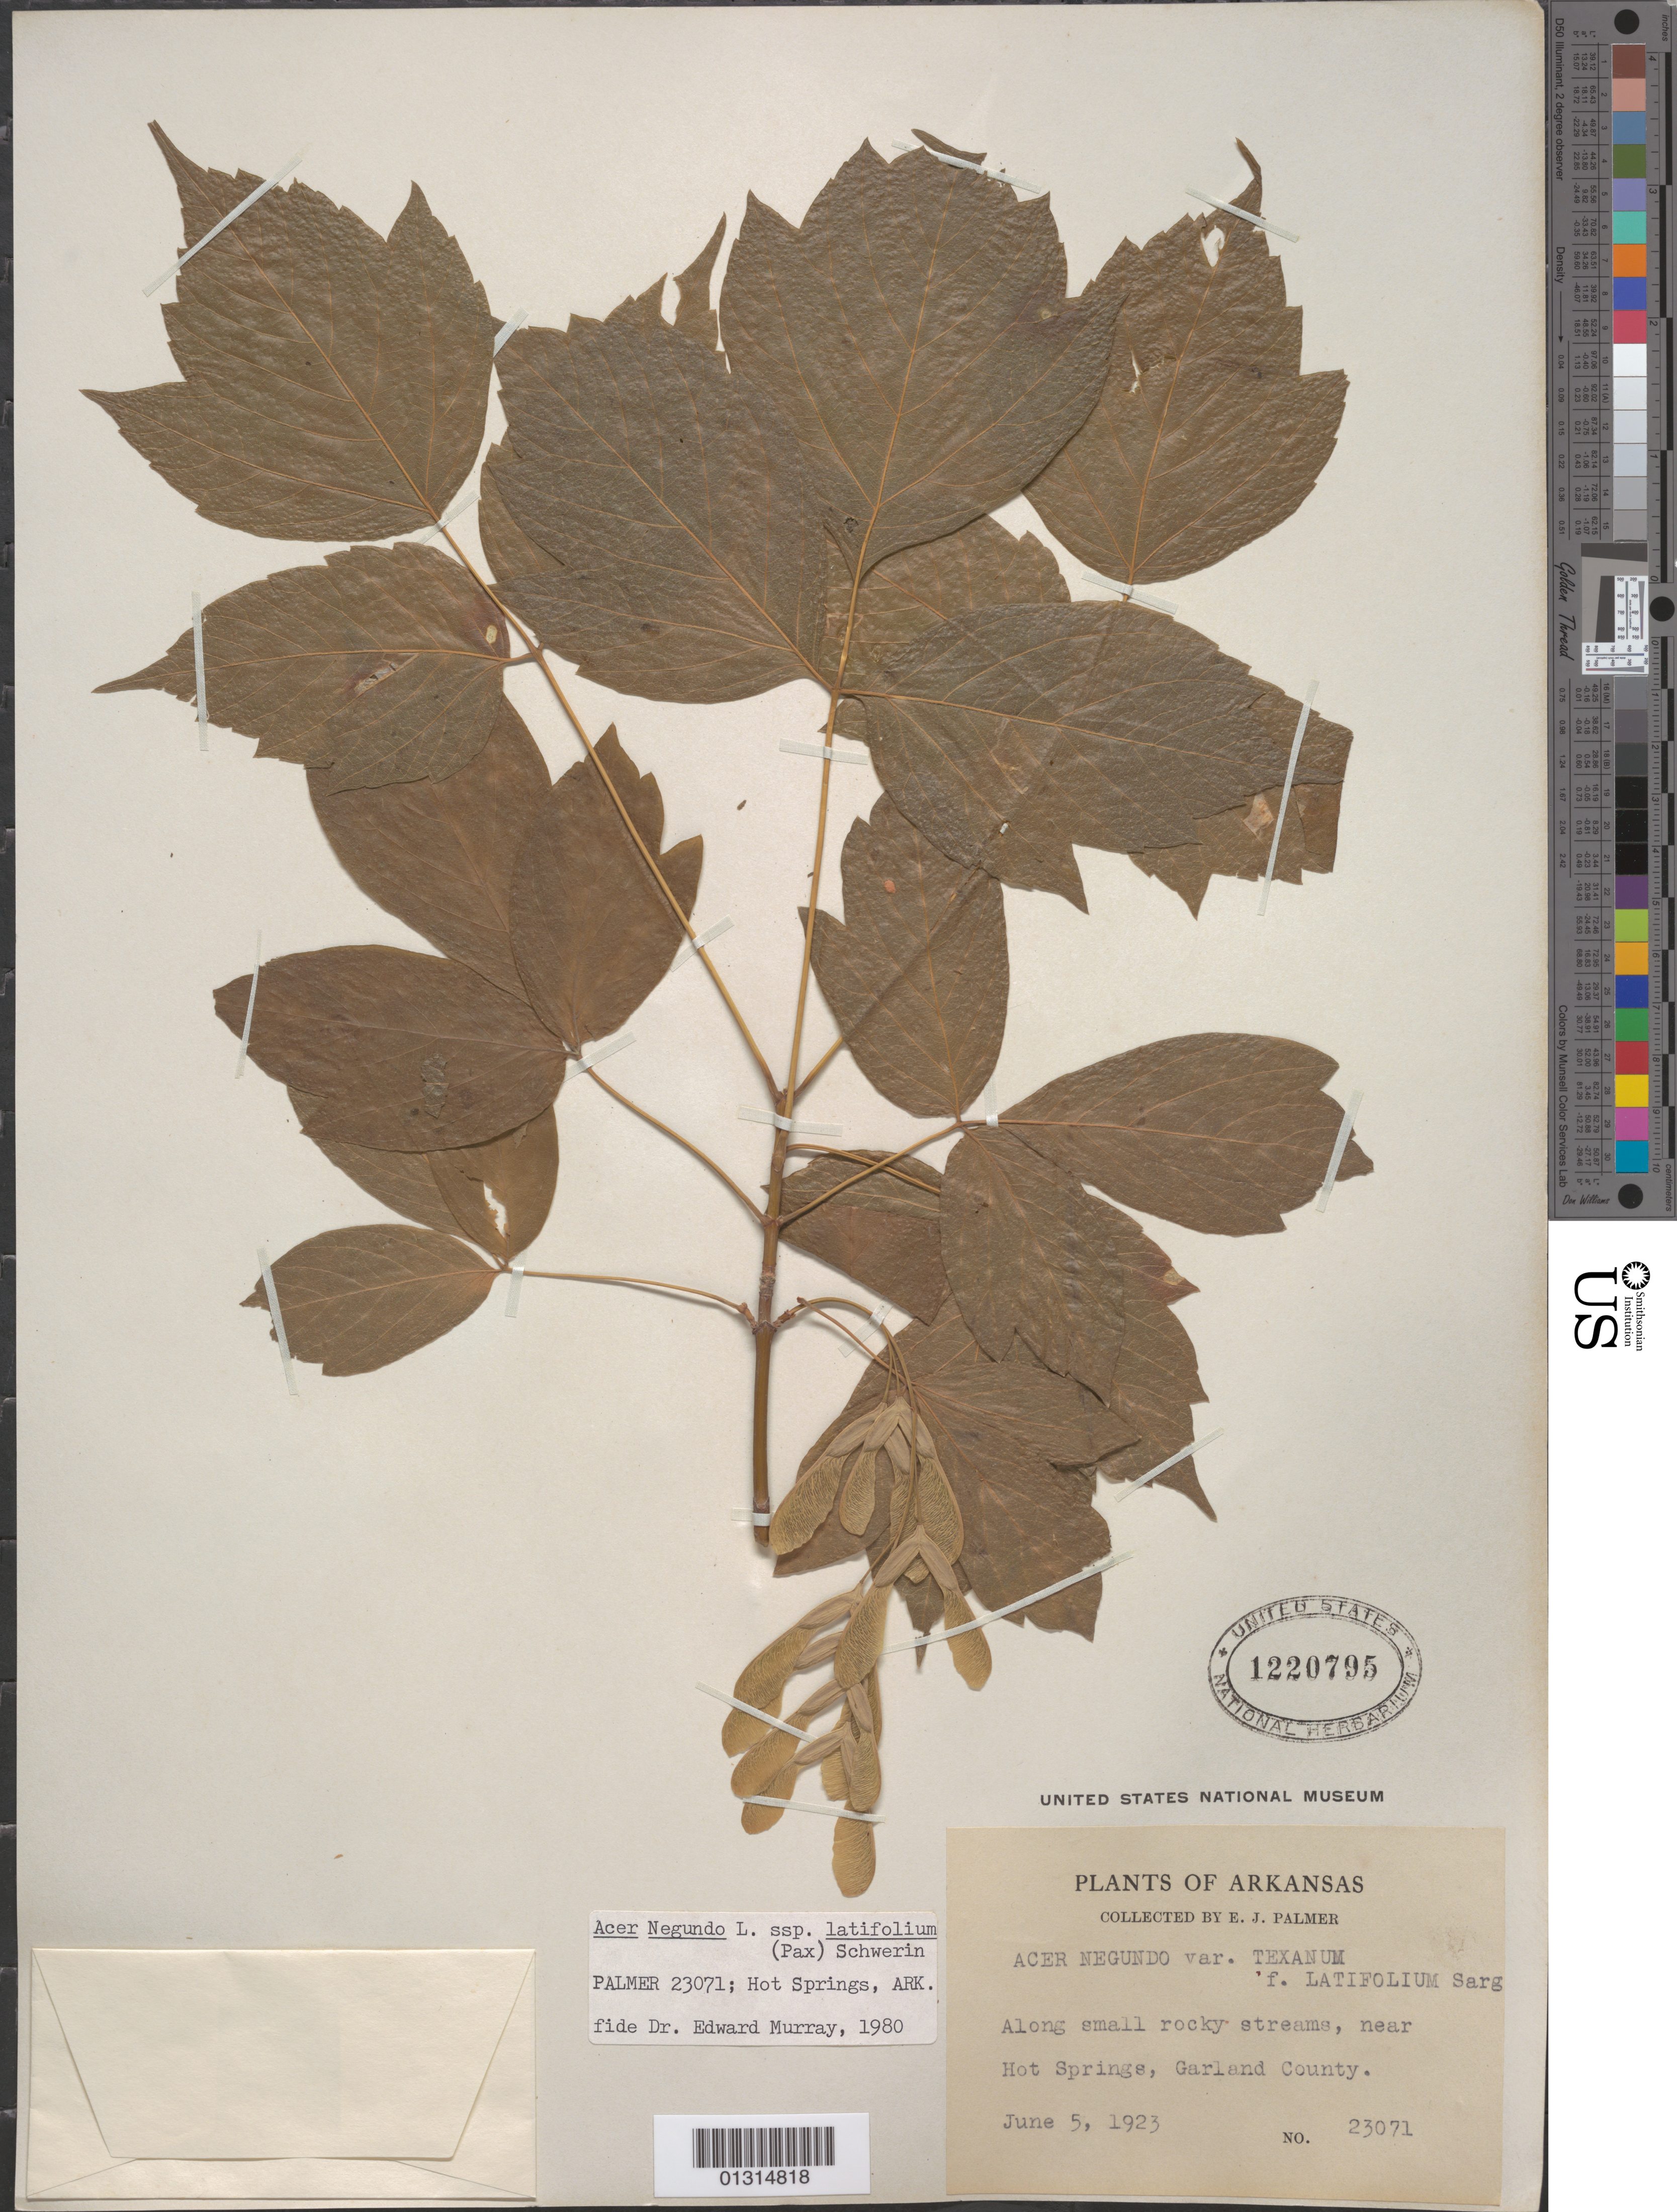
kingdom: Plantae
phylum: Tracheophyta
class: Magnoliopsida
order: Sapindales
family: Sapindaceae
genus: Acer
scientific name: Acer negundo subsp. latifolium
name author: (Pax) Schwer.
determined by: Murray, Edward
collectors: E. J. Palmer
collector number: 23071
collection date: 1923-06-05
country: United States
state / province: Arkansas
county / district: Garland County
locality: Garland County, near Hot Springs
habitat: Along small rocky streams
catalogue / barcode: US 1220795